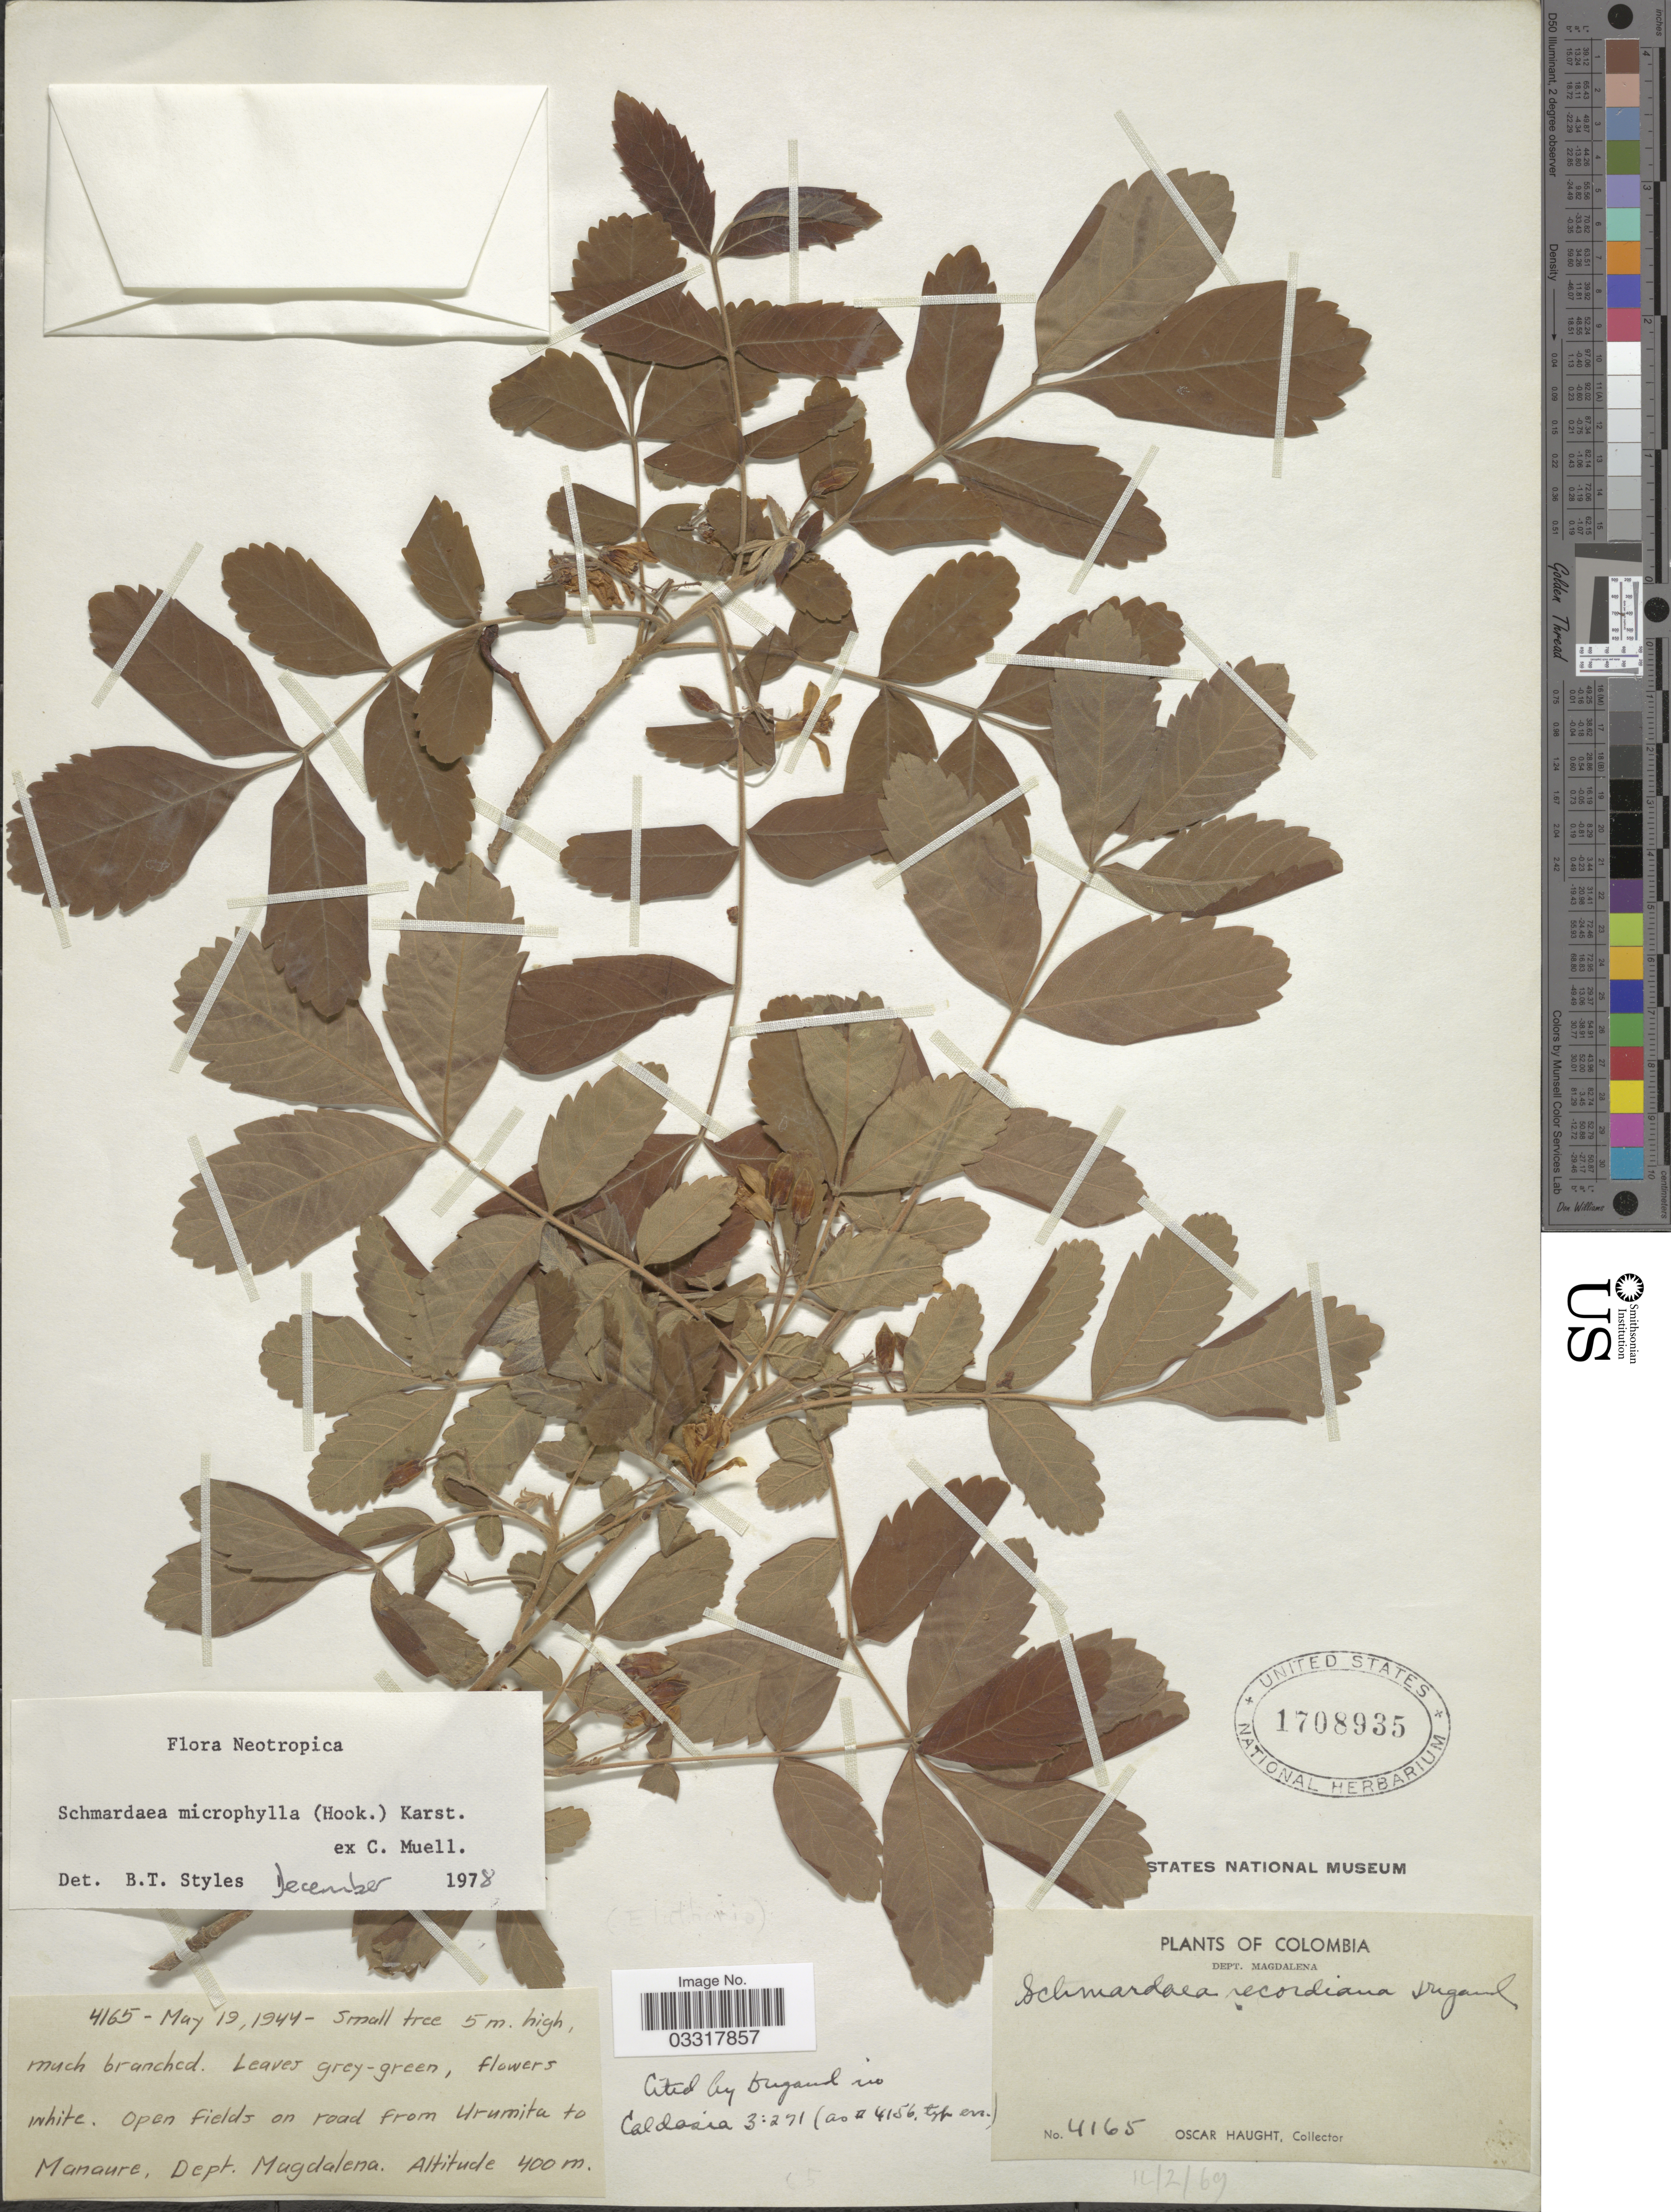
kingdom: Plantae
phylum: Tracheophyta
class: Magnoliopsida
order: Sapindales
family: Meliaceae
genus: Schmardaea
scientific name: Schmardaea microphylla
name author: (Hook.) H. Karst. ex Müll. Hal.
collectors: O. L. Haught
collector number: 4165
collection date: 1944-05-19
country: Colombia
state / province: Magdalena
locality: Open fields on road from Urumita to Manaure, Dept. Magdalena.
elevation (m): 400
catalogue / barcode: US 1708935